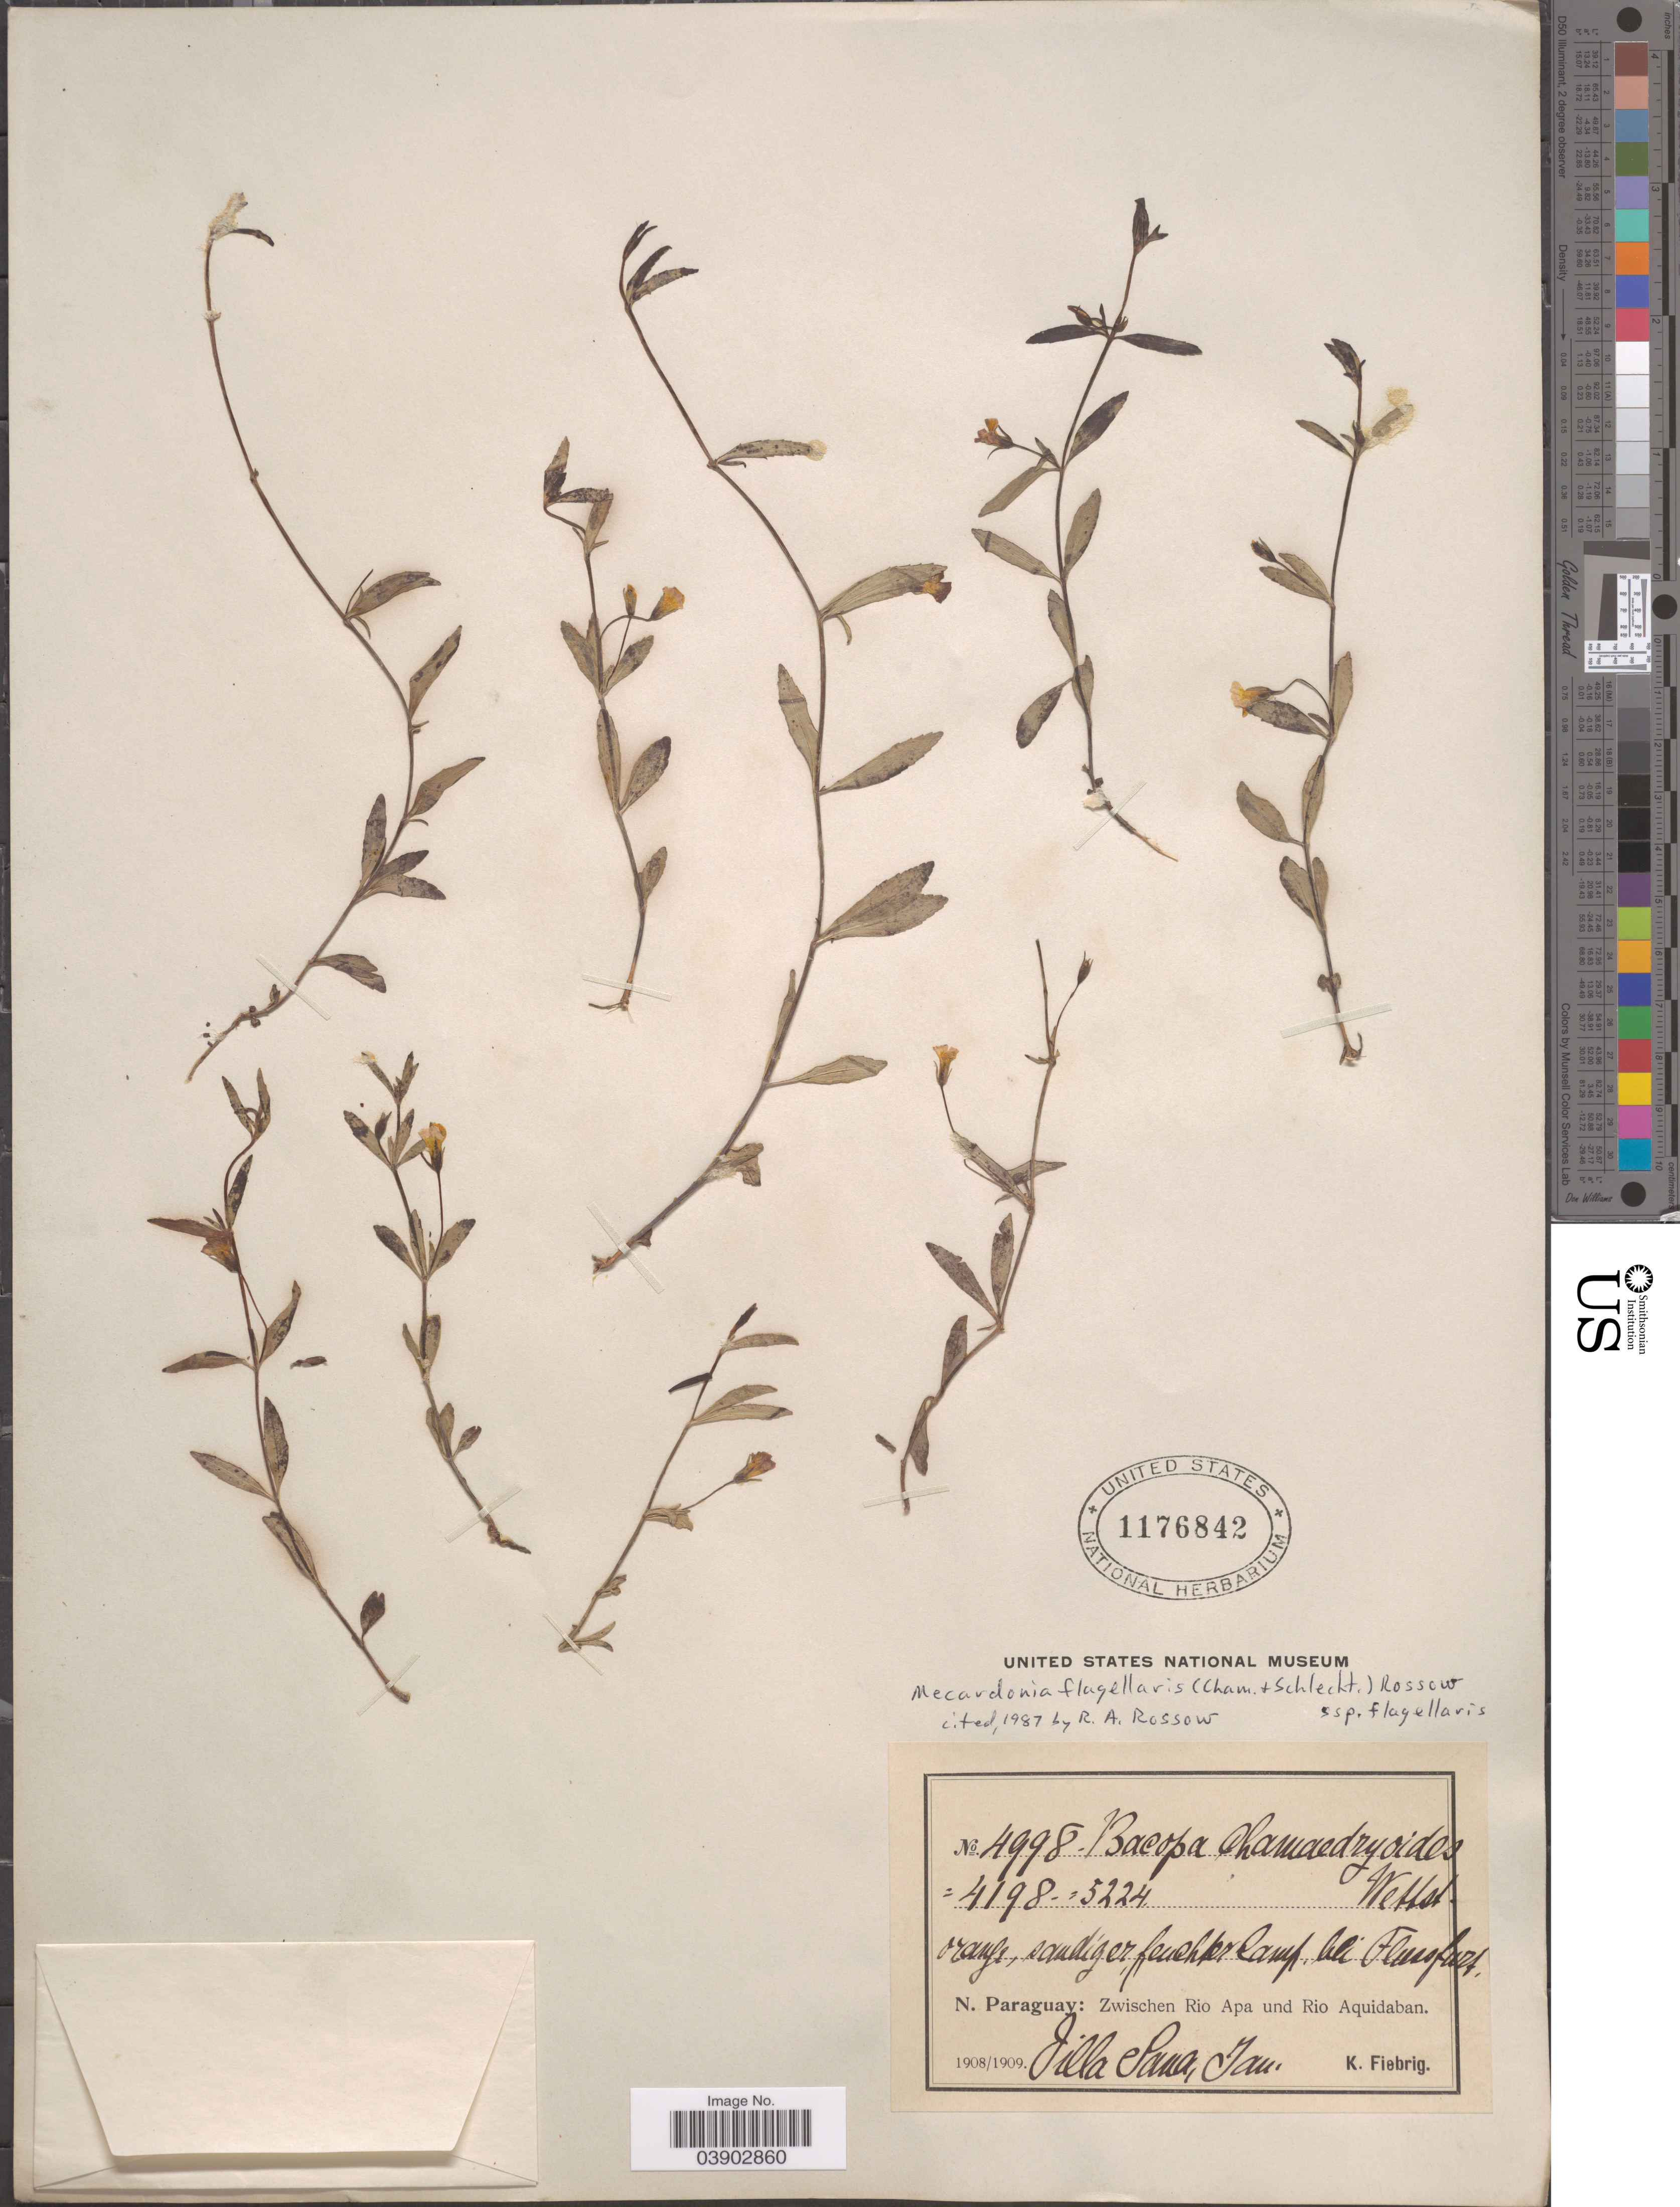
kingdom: Plantae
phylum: Tracheophyta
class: Magnoliopsida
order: Lamiales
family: Plantaginaceae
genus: Mecardonia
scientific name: Mecardonia flagellaris subsp. flagellaris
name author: (Cham. & Schltdl.) Rossow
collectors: K. Fiebrig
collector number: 4998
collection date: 1908-01/1909-01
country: Paraguay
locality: N. Paraguay: Zwischen Rio Apa und Rio Aquidaban. Villa Sana.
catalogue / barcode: US 1176842